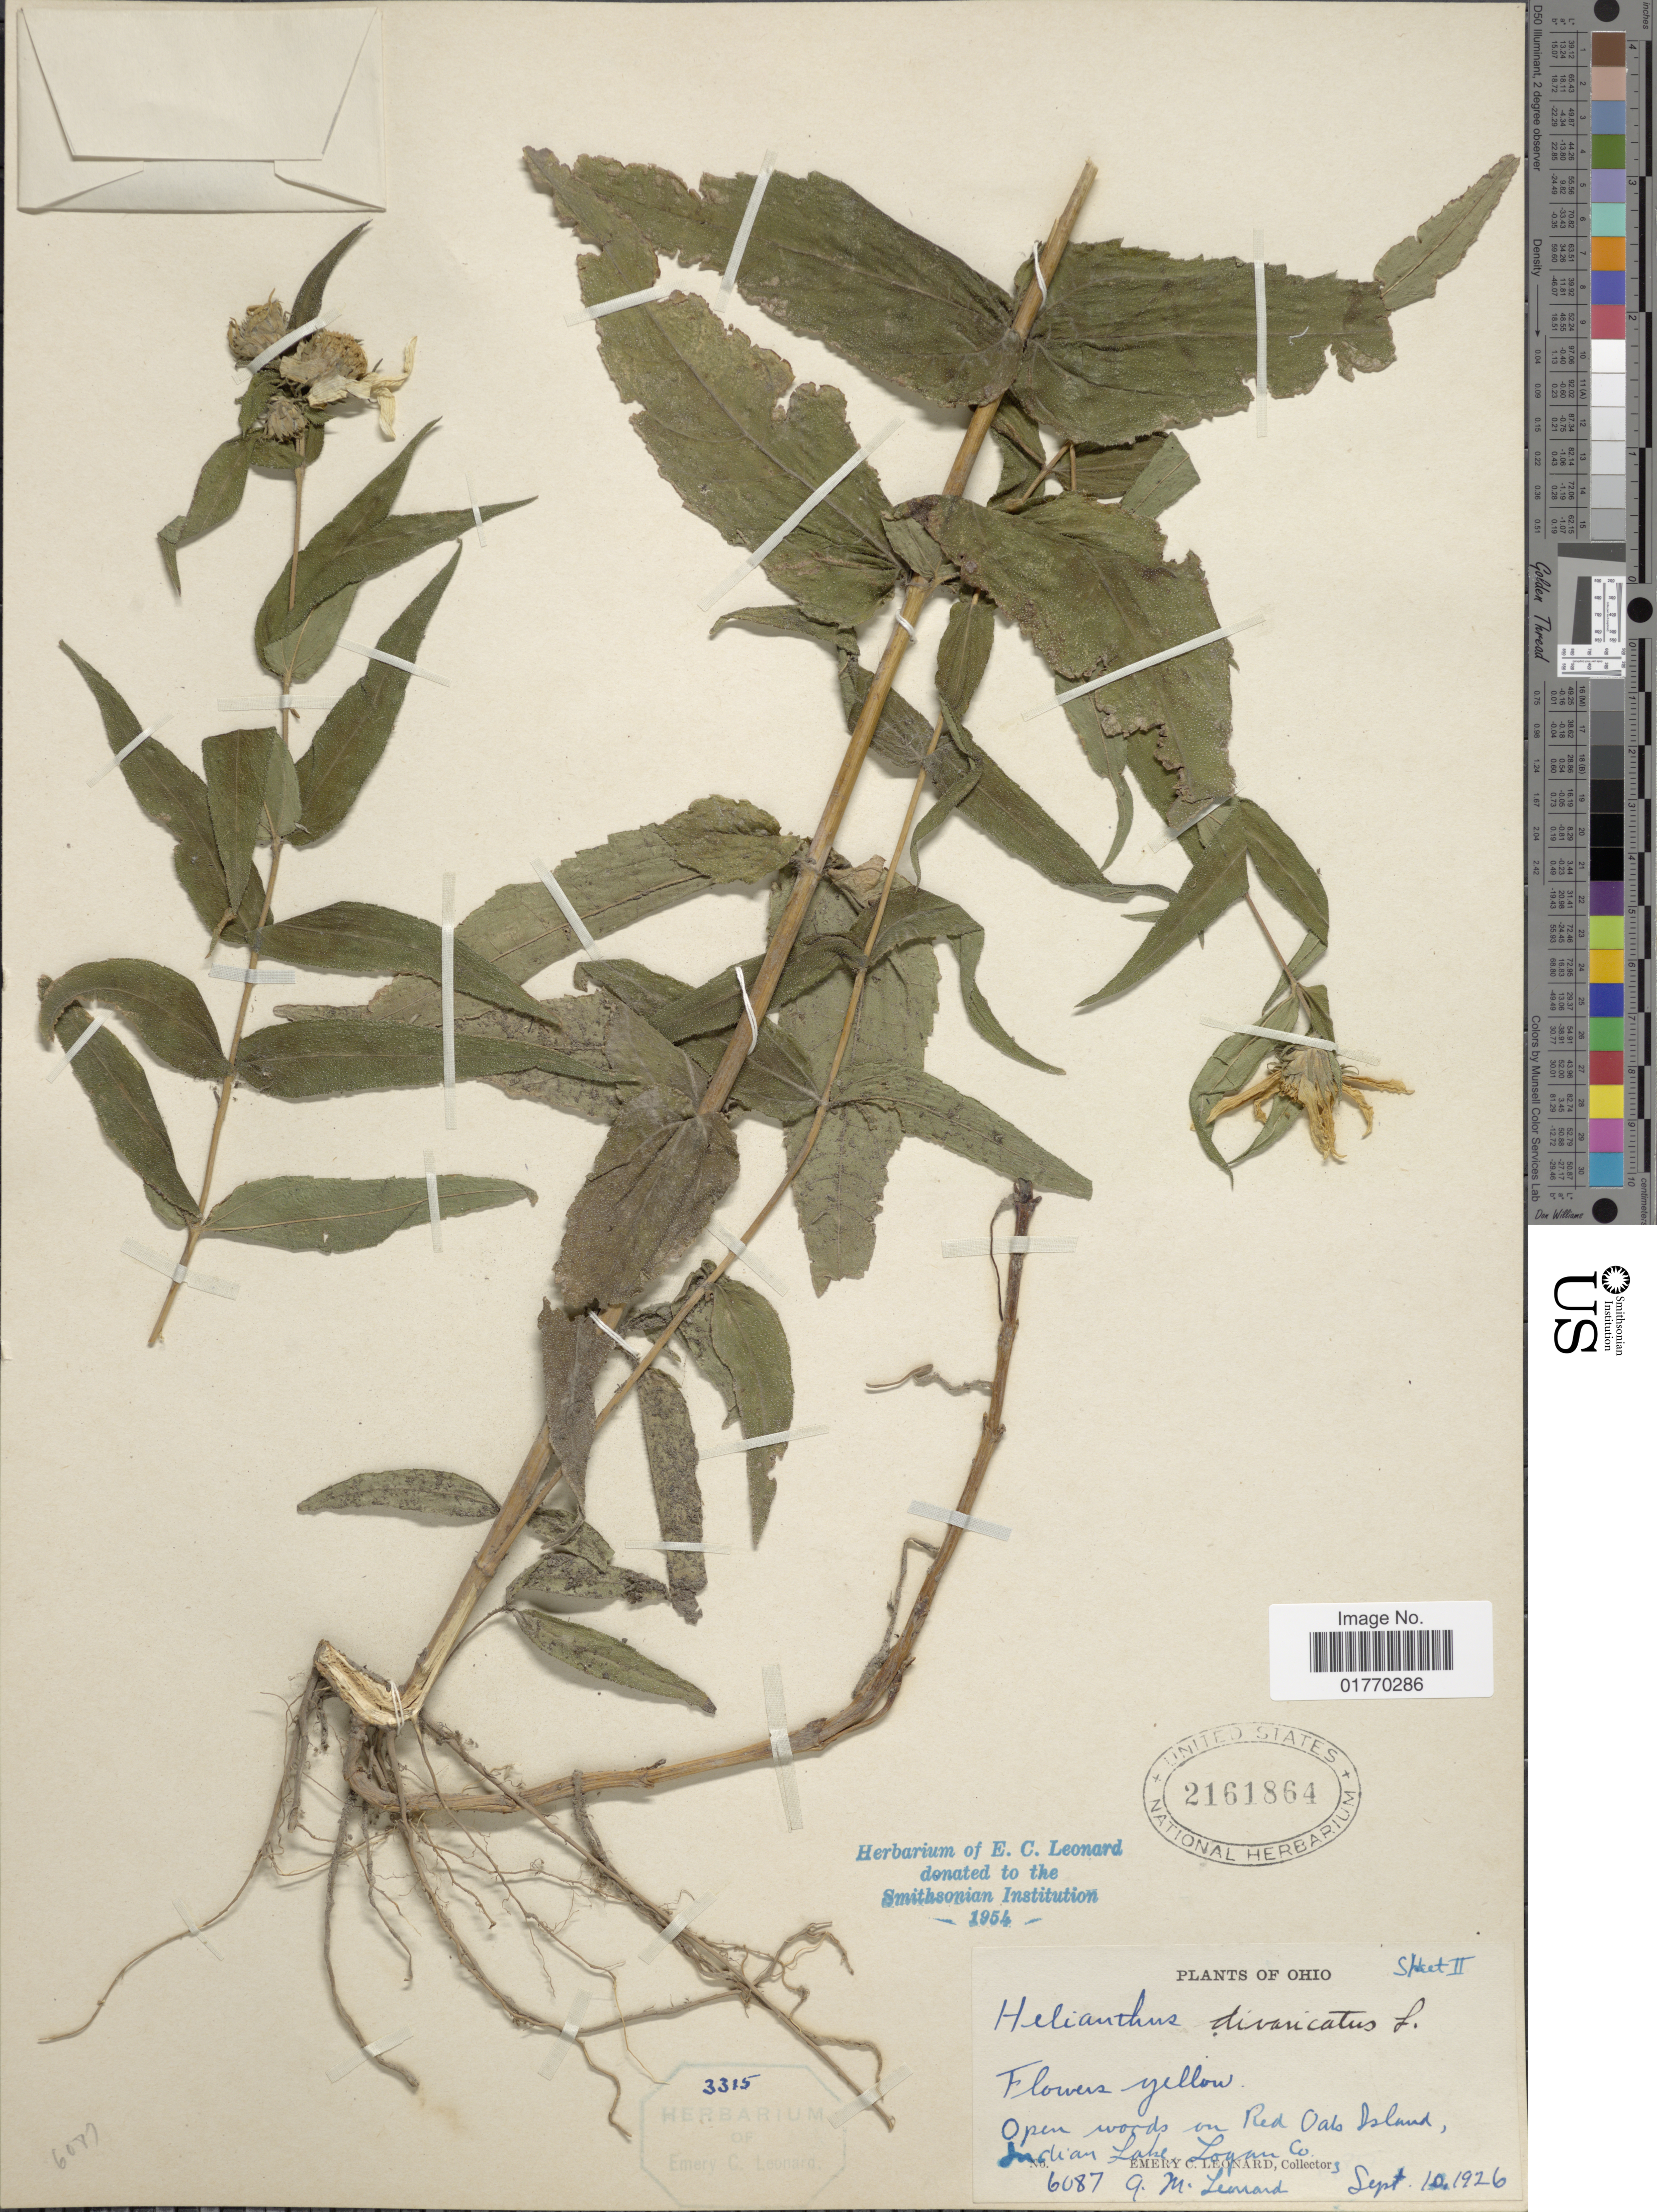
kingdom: Plantae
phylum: Tracheophyta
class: Magnoliopsida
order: Asterales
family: Asteraceae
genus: Helianthus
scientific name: Helianthus divaricatus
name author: L.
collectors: E. C. Leonard & G. M. Leonard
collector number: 6087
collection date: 1926-09-10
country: United States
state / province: Ohio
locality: Open woods. on Red Oaks Island, Indian lake, Logan Co.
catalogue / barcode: US 2161864